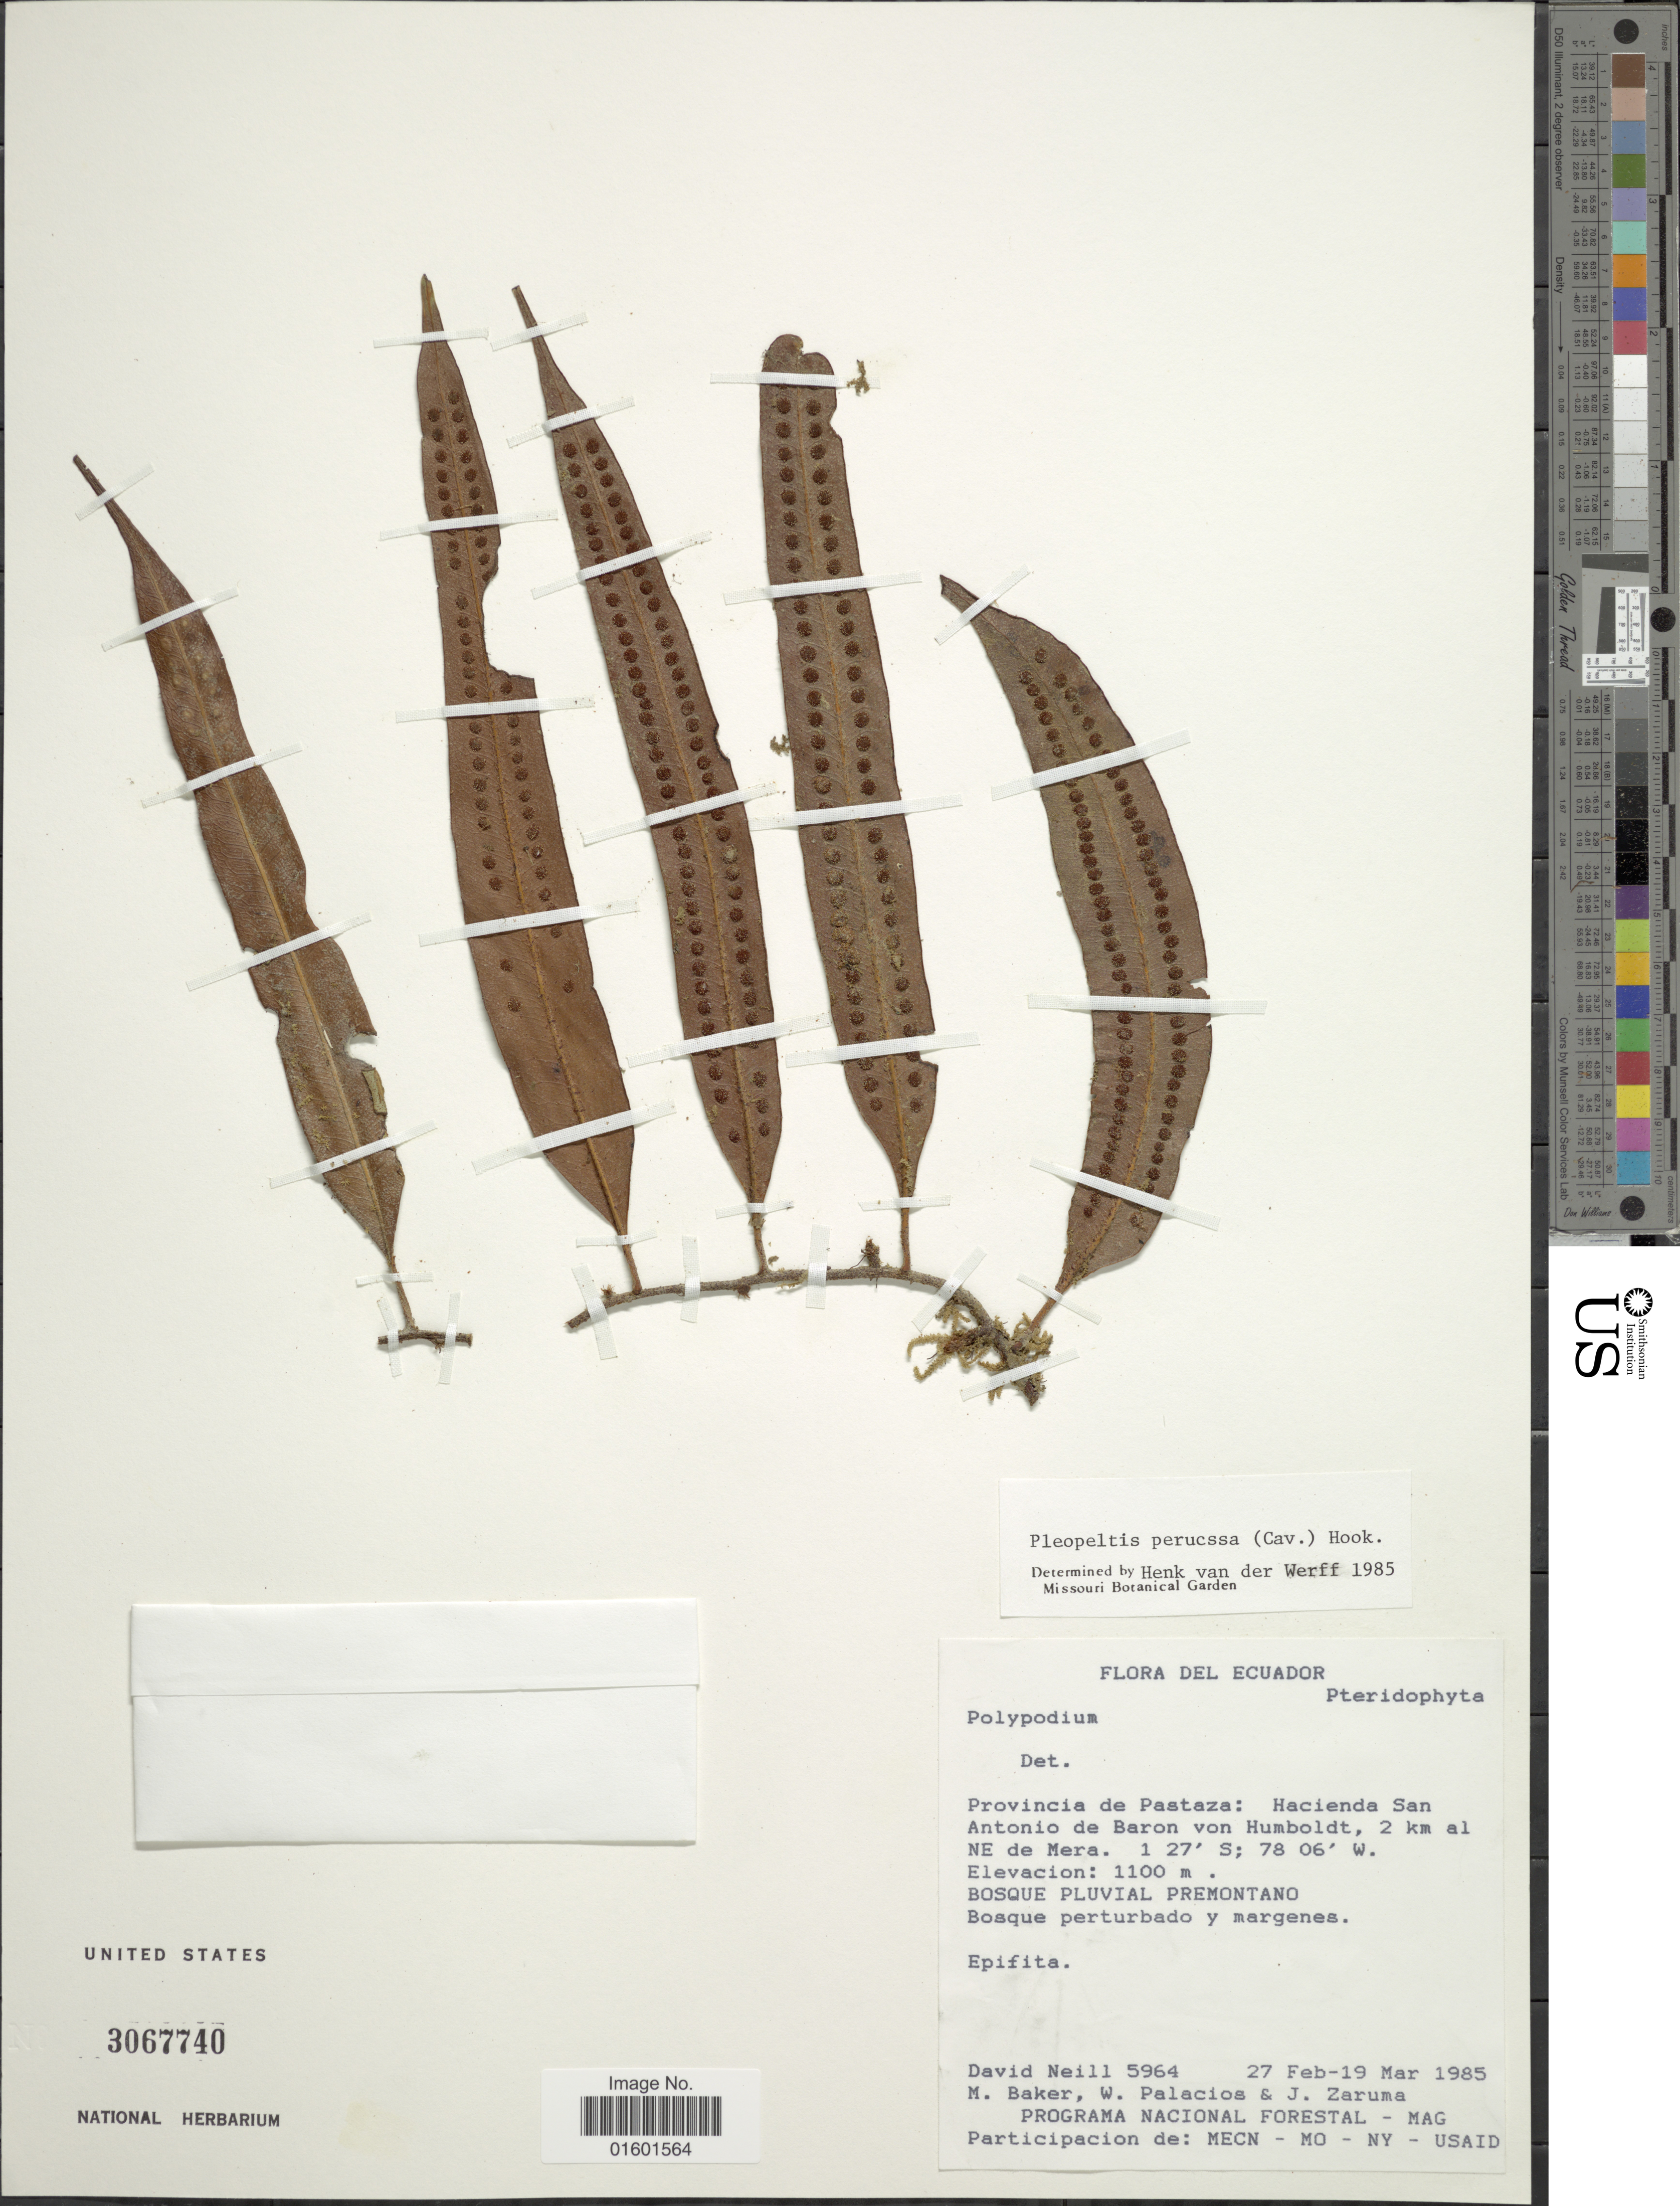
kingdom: Plantae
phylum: Tracheophyta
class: Polypodiopsida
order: Polypodiales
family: Polypodiaceae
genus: Microgramma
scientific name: Microgramma percussa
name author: (Cav.) de la Sota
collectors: D. A. Neill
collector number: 5964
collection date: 1985-02-27/1985-03-19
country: Ecuador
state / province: Pastaza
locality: Hacienda San Antonio de Baron von Humboldt, 2 km al NE de Mera, Bosque Pluvial Premontano, bosque perturbado y margenes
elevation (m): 1100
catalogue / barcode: US 3067740